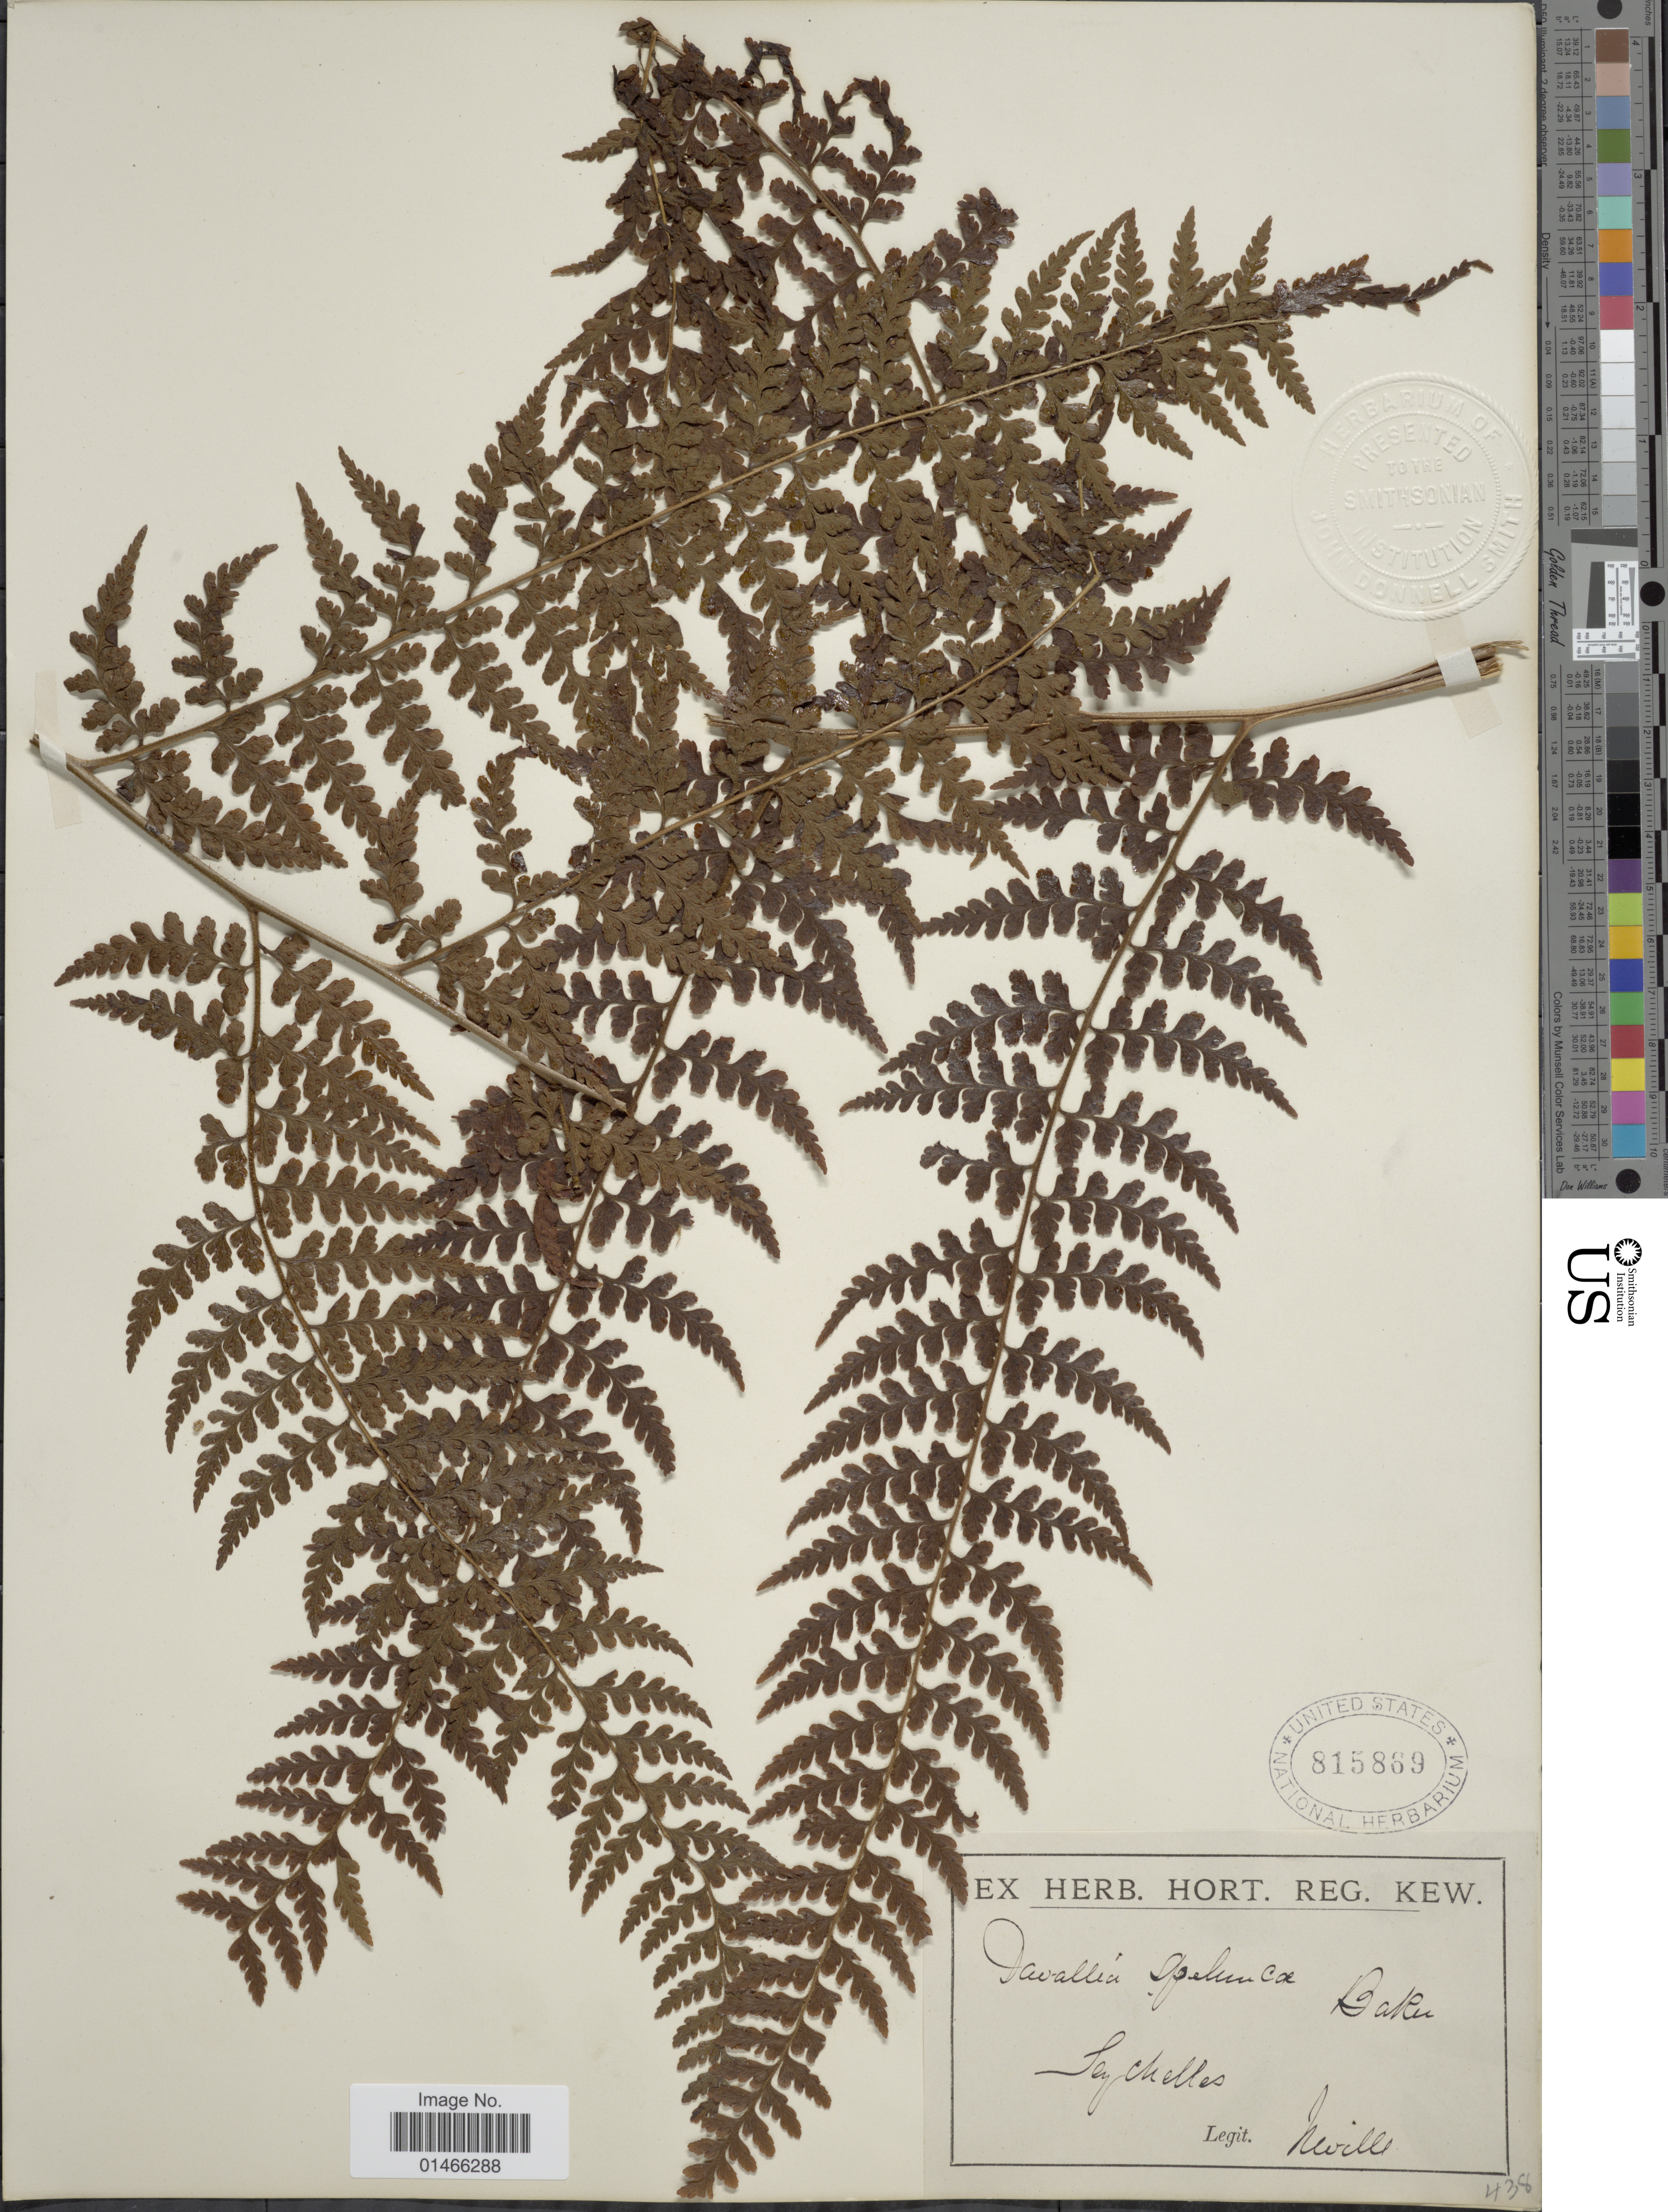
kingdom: Plantae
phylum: Tracheophyta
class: Polypodiopsida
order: Polypodiales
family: Dennstaedtiaceae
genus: Microlepia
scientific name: Microlepia speluncae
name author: (L.) T. Moore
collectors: Neville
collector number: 438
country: Seychelles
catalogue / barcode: US 815869